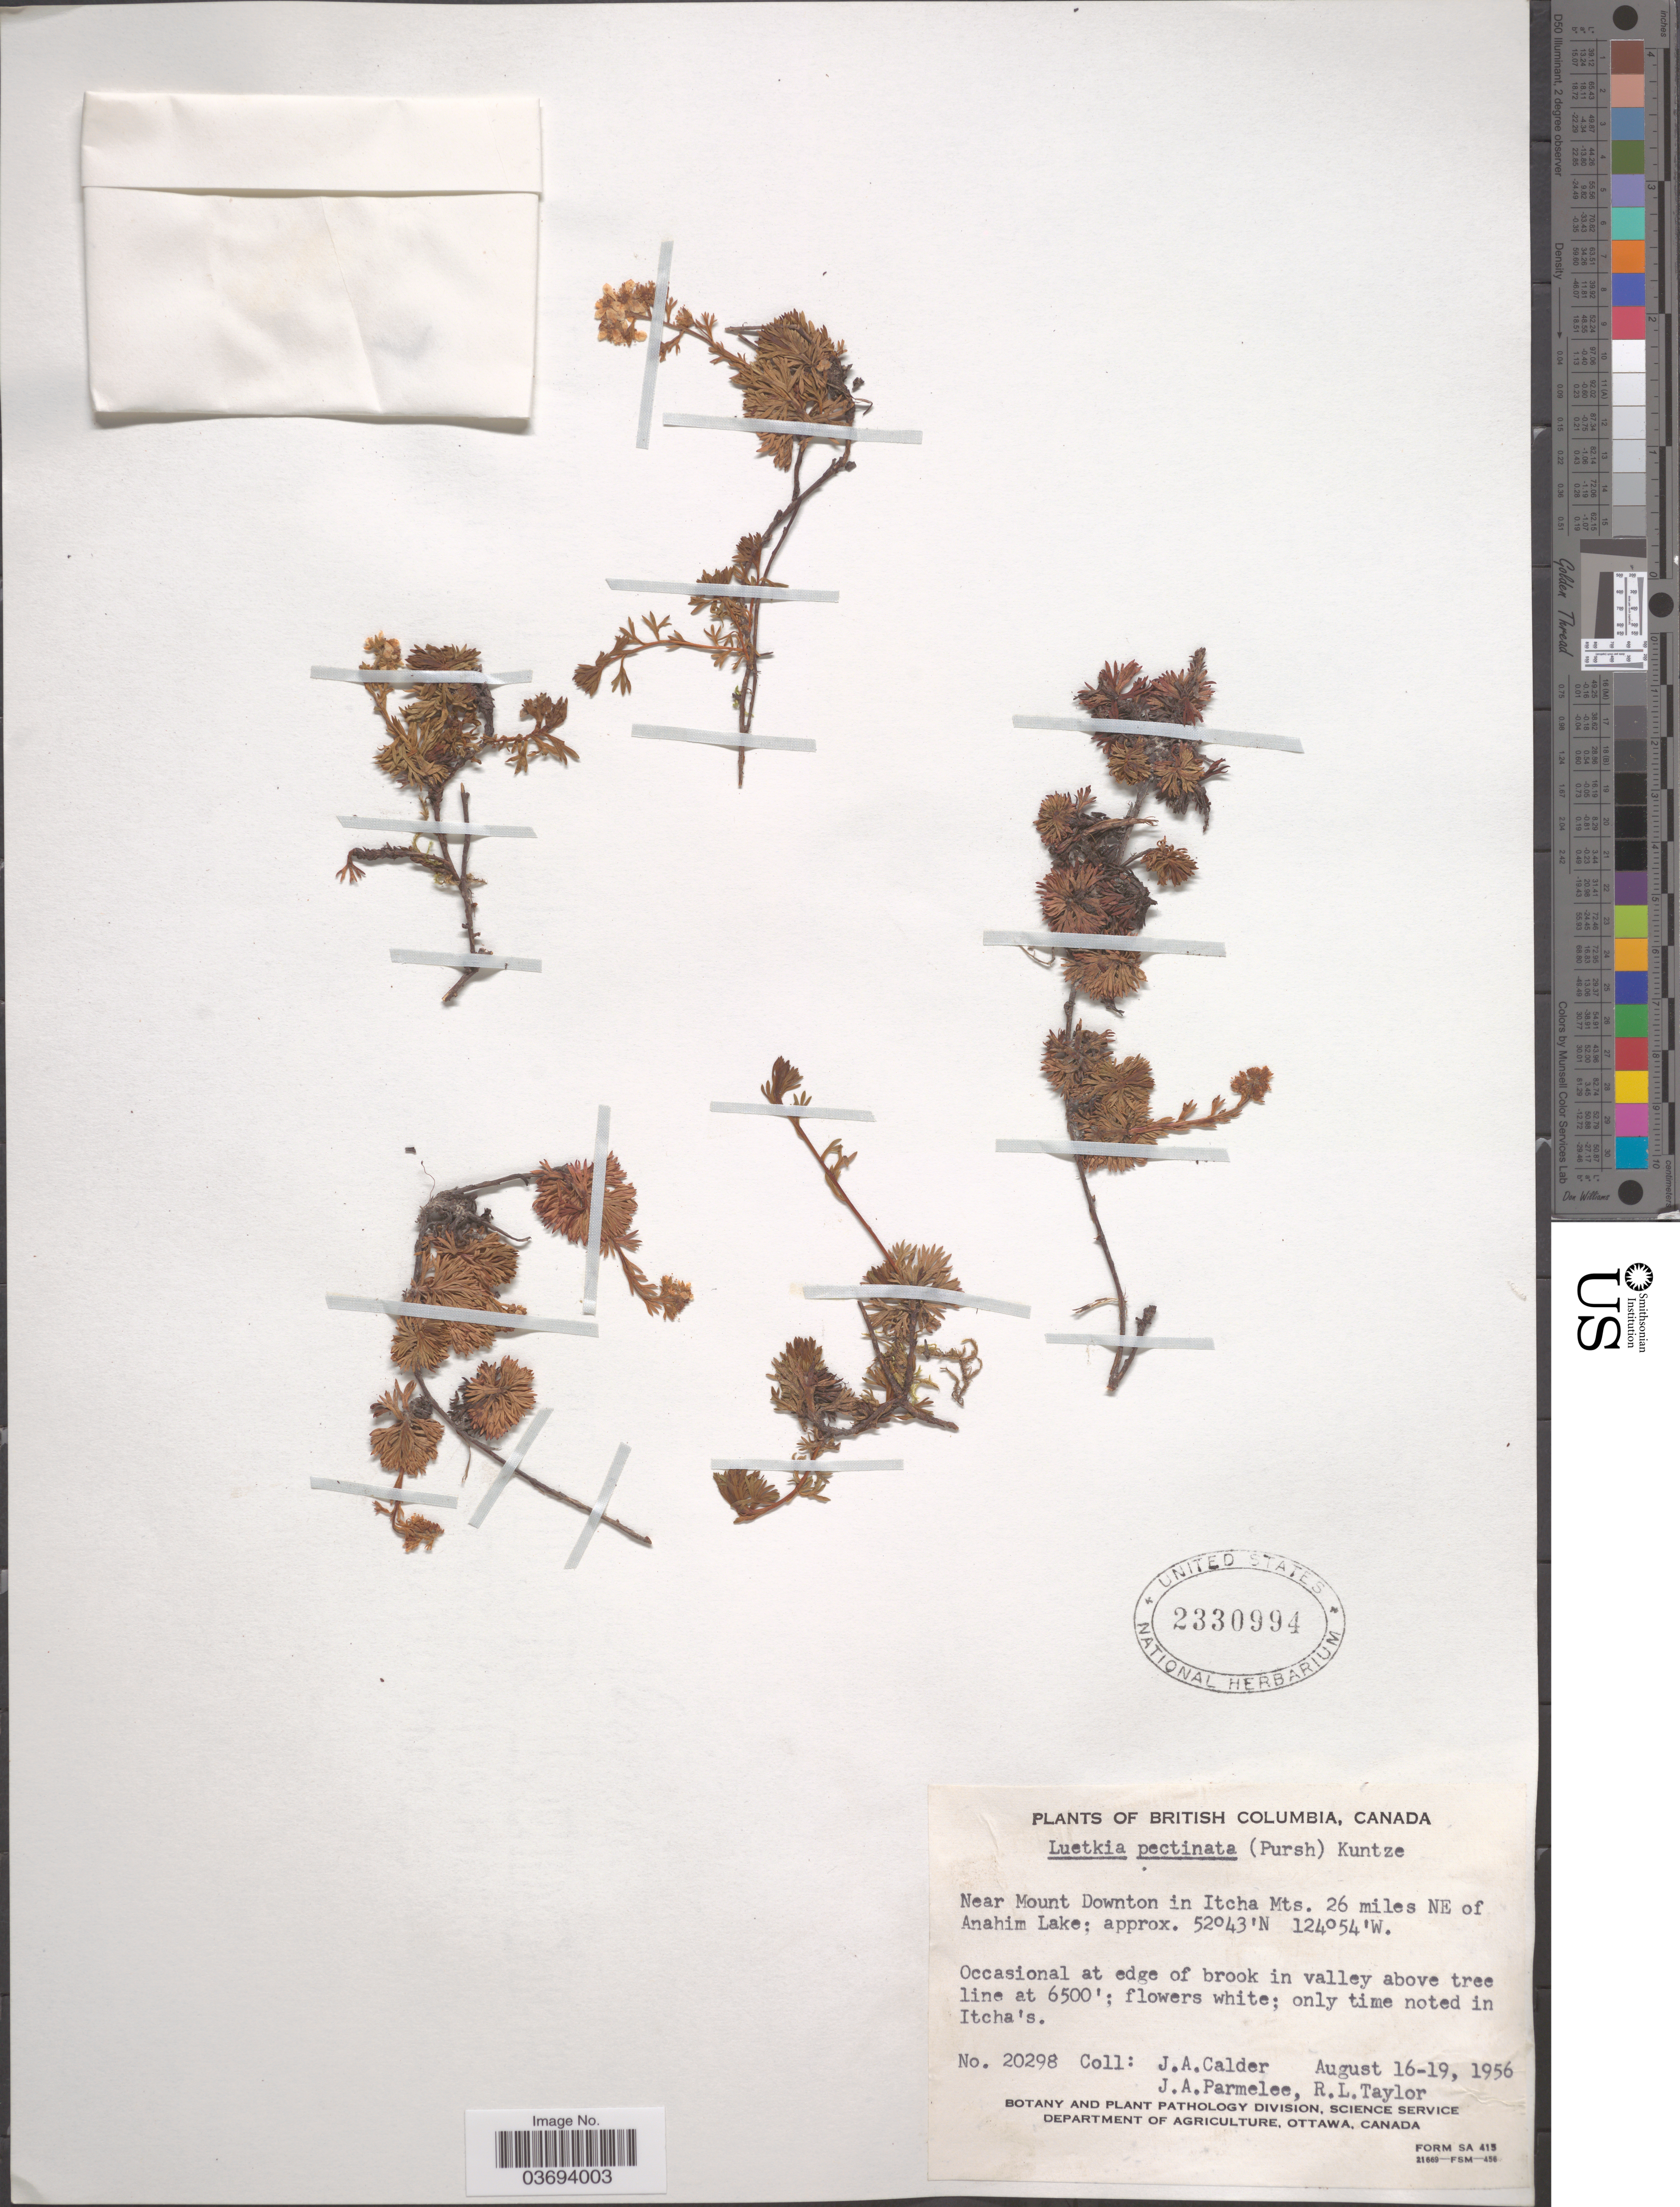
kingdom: Plantae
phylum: Tracheophyta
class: Magnoliopsida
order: Rosales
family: Rosaceae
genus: Luetkea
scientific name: Luetkea pectinata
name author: (Pursh) Kuntze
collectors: J. A. Calder, J. A. Parmelee & R. Taylor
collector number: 20298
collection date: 1956-08-16/1956-08-19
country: Canada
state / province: British Columbia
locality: Near Mount Downton in Itcha Mts. 26 miles NE of Anahim Lake. Occasional at edge of brook in valley above tree line.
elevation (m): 1981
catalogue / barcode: US 2330994